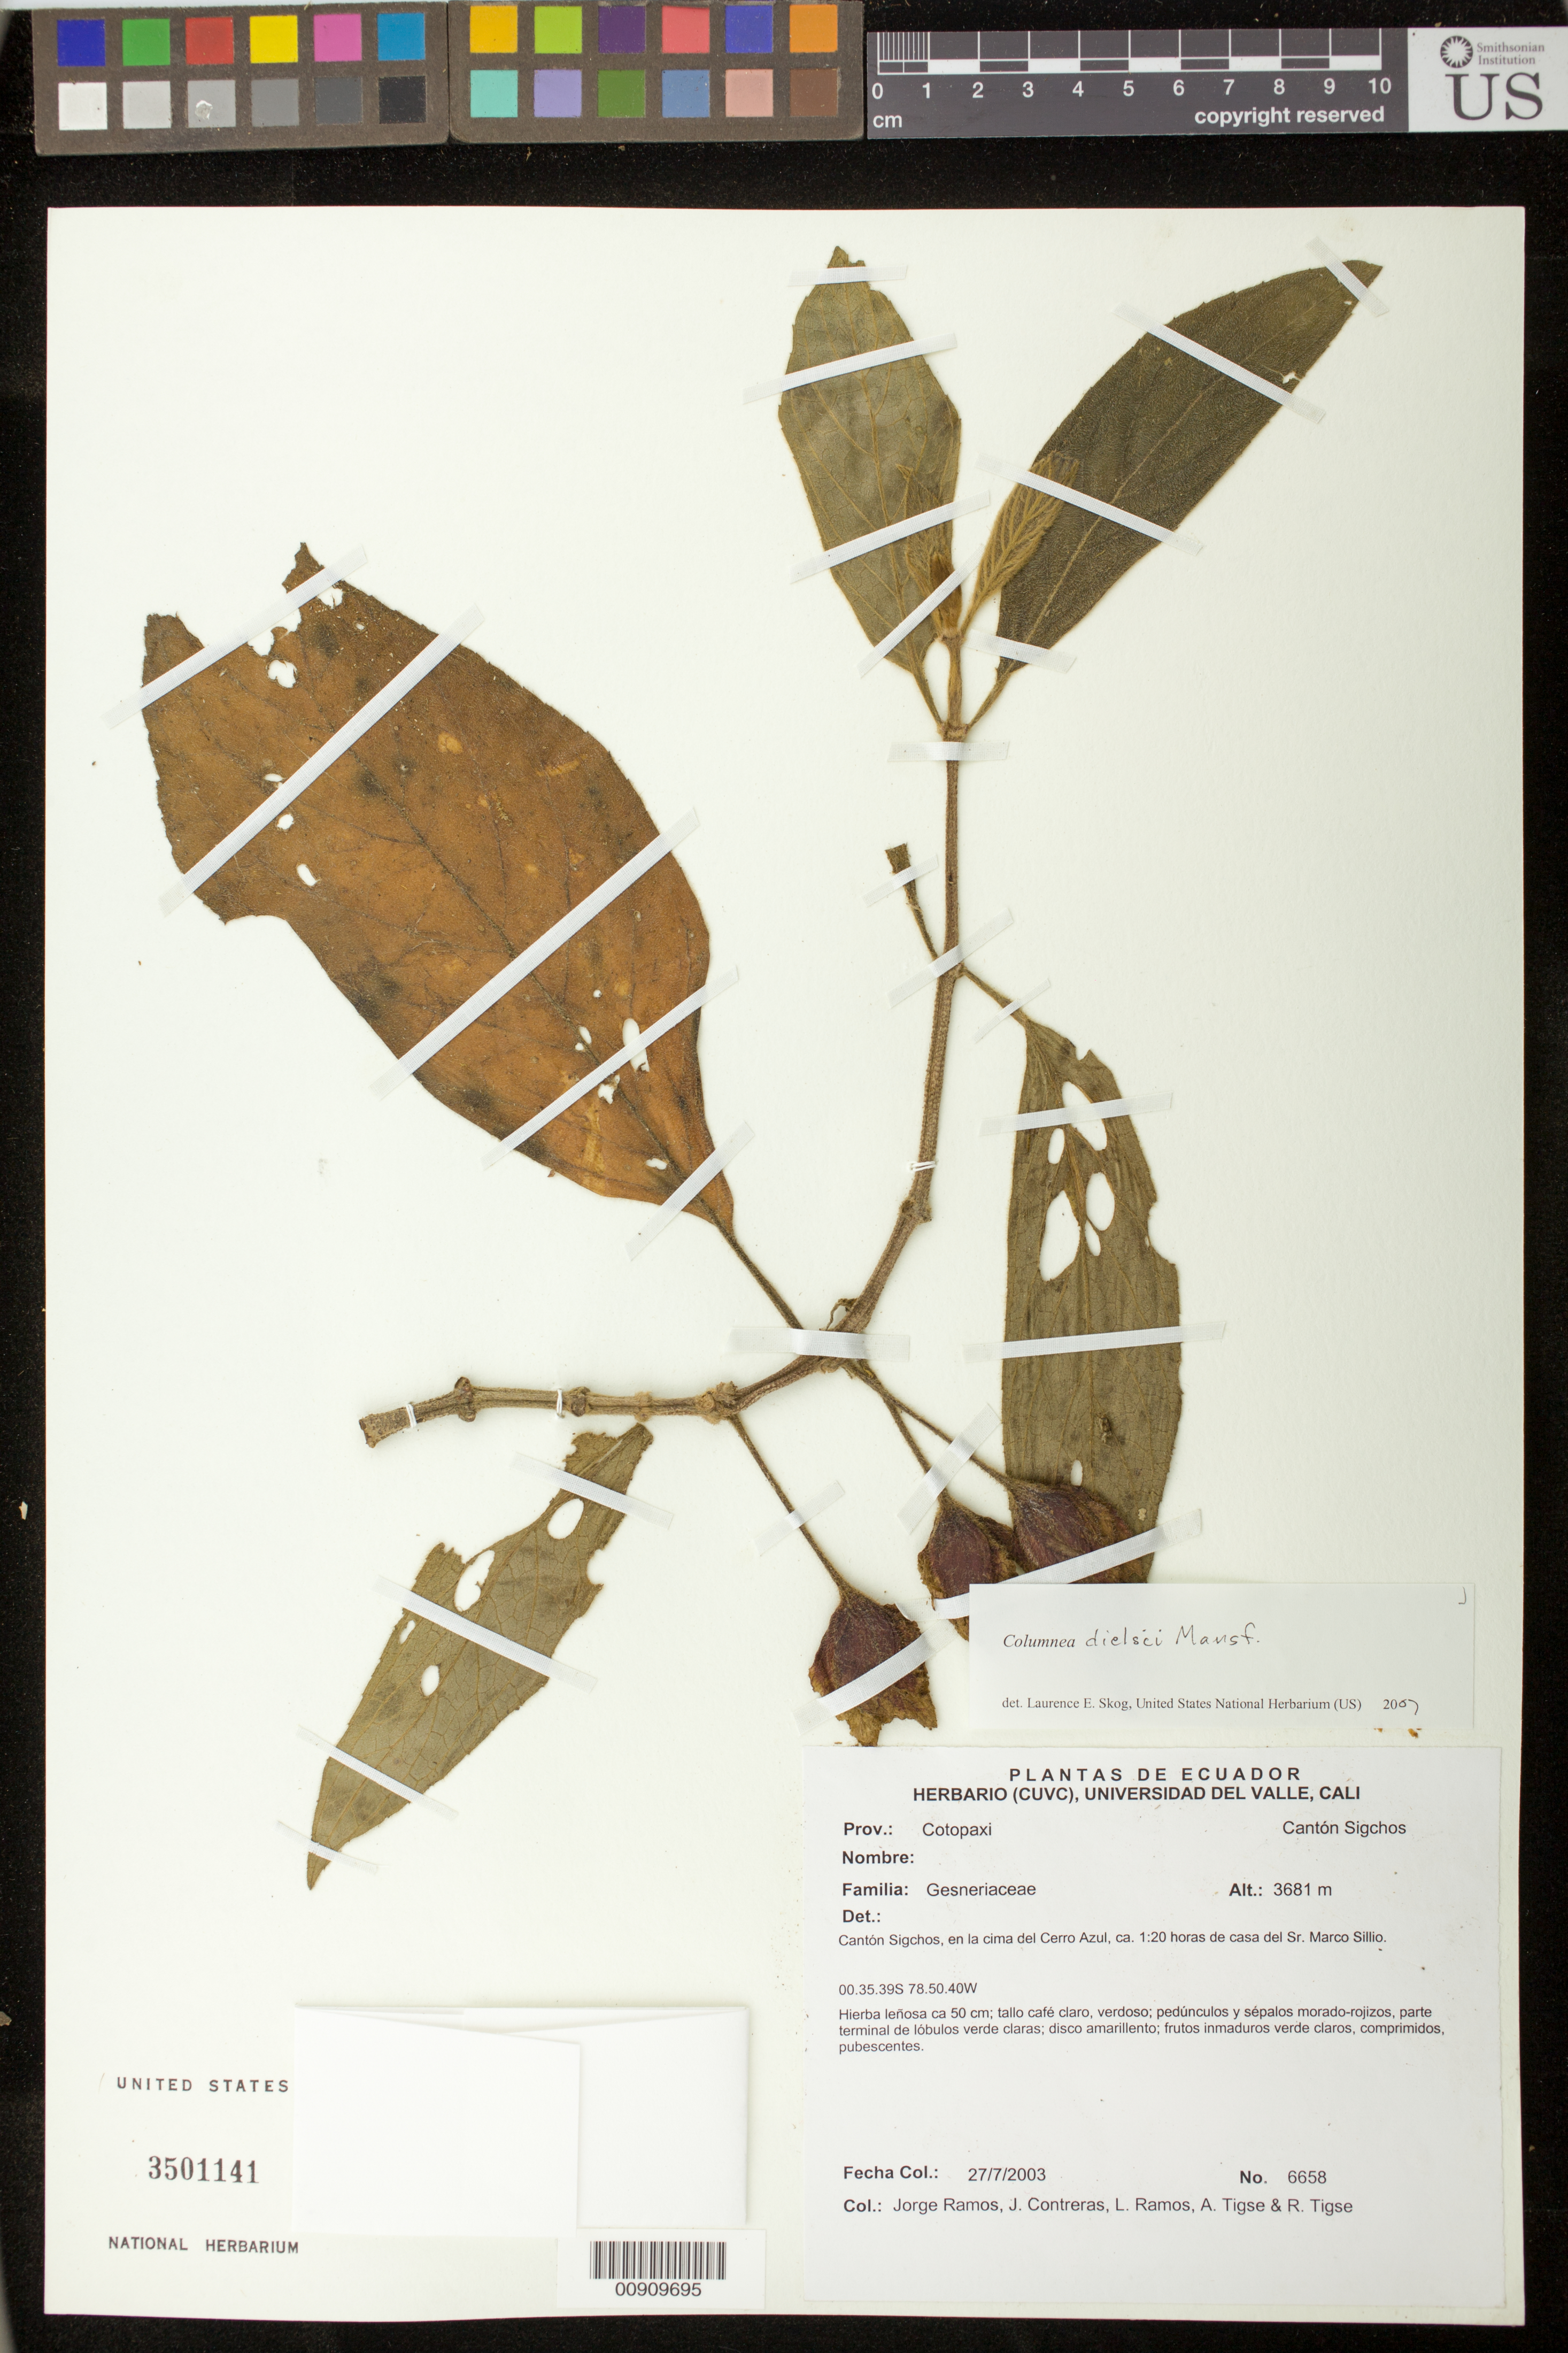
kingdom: Plantae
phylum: Tracheophyta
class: Magnoliopsida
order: Lamiales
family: Gesneriaceae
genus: Columnea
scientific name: Columnea dielsii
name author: Mansf.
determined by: Skog, Laurence E.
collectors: J. Ramos, J. Contreras, L. Ramos & R. Tigse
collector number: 6658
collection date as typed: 27 Jul 2003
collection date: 2003-07-27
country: Ecuador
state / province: Cotopaxi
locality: Cantón Sigchos, en la cima del Cerro Azul, ca. :20 horas de casa del Sr. Marco Sillio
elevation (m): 3681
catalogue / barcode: US 3501141